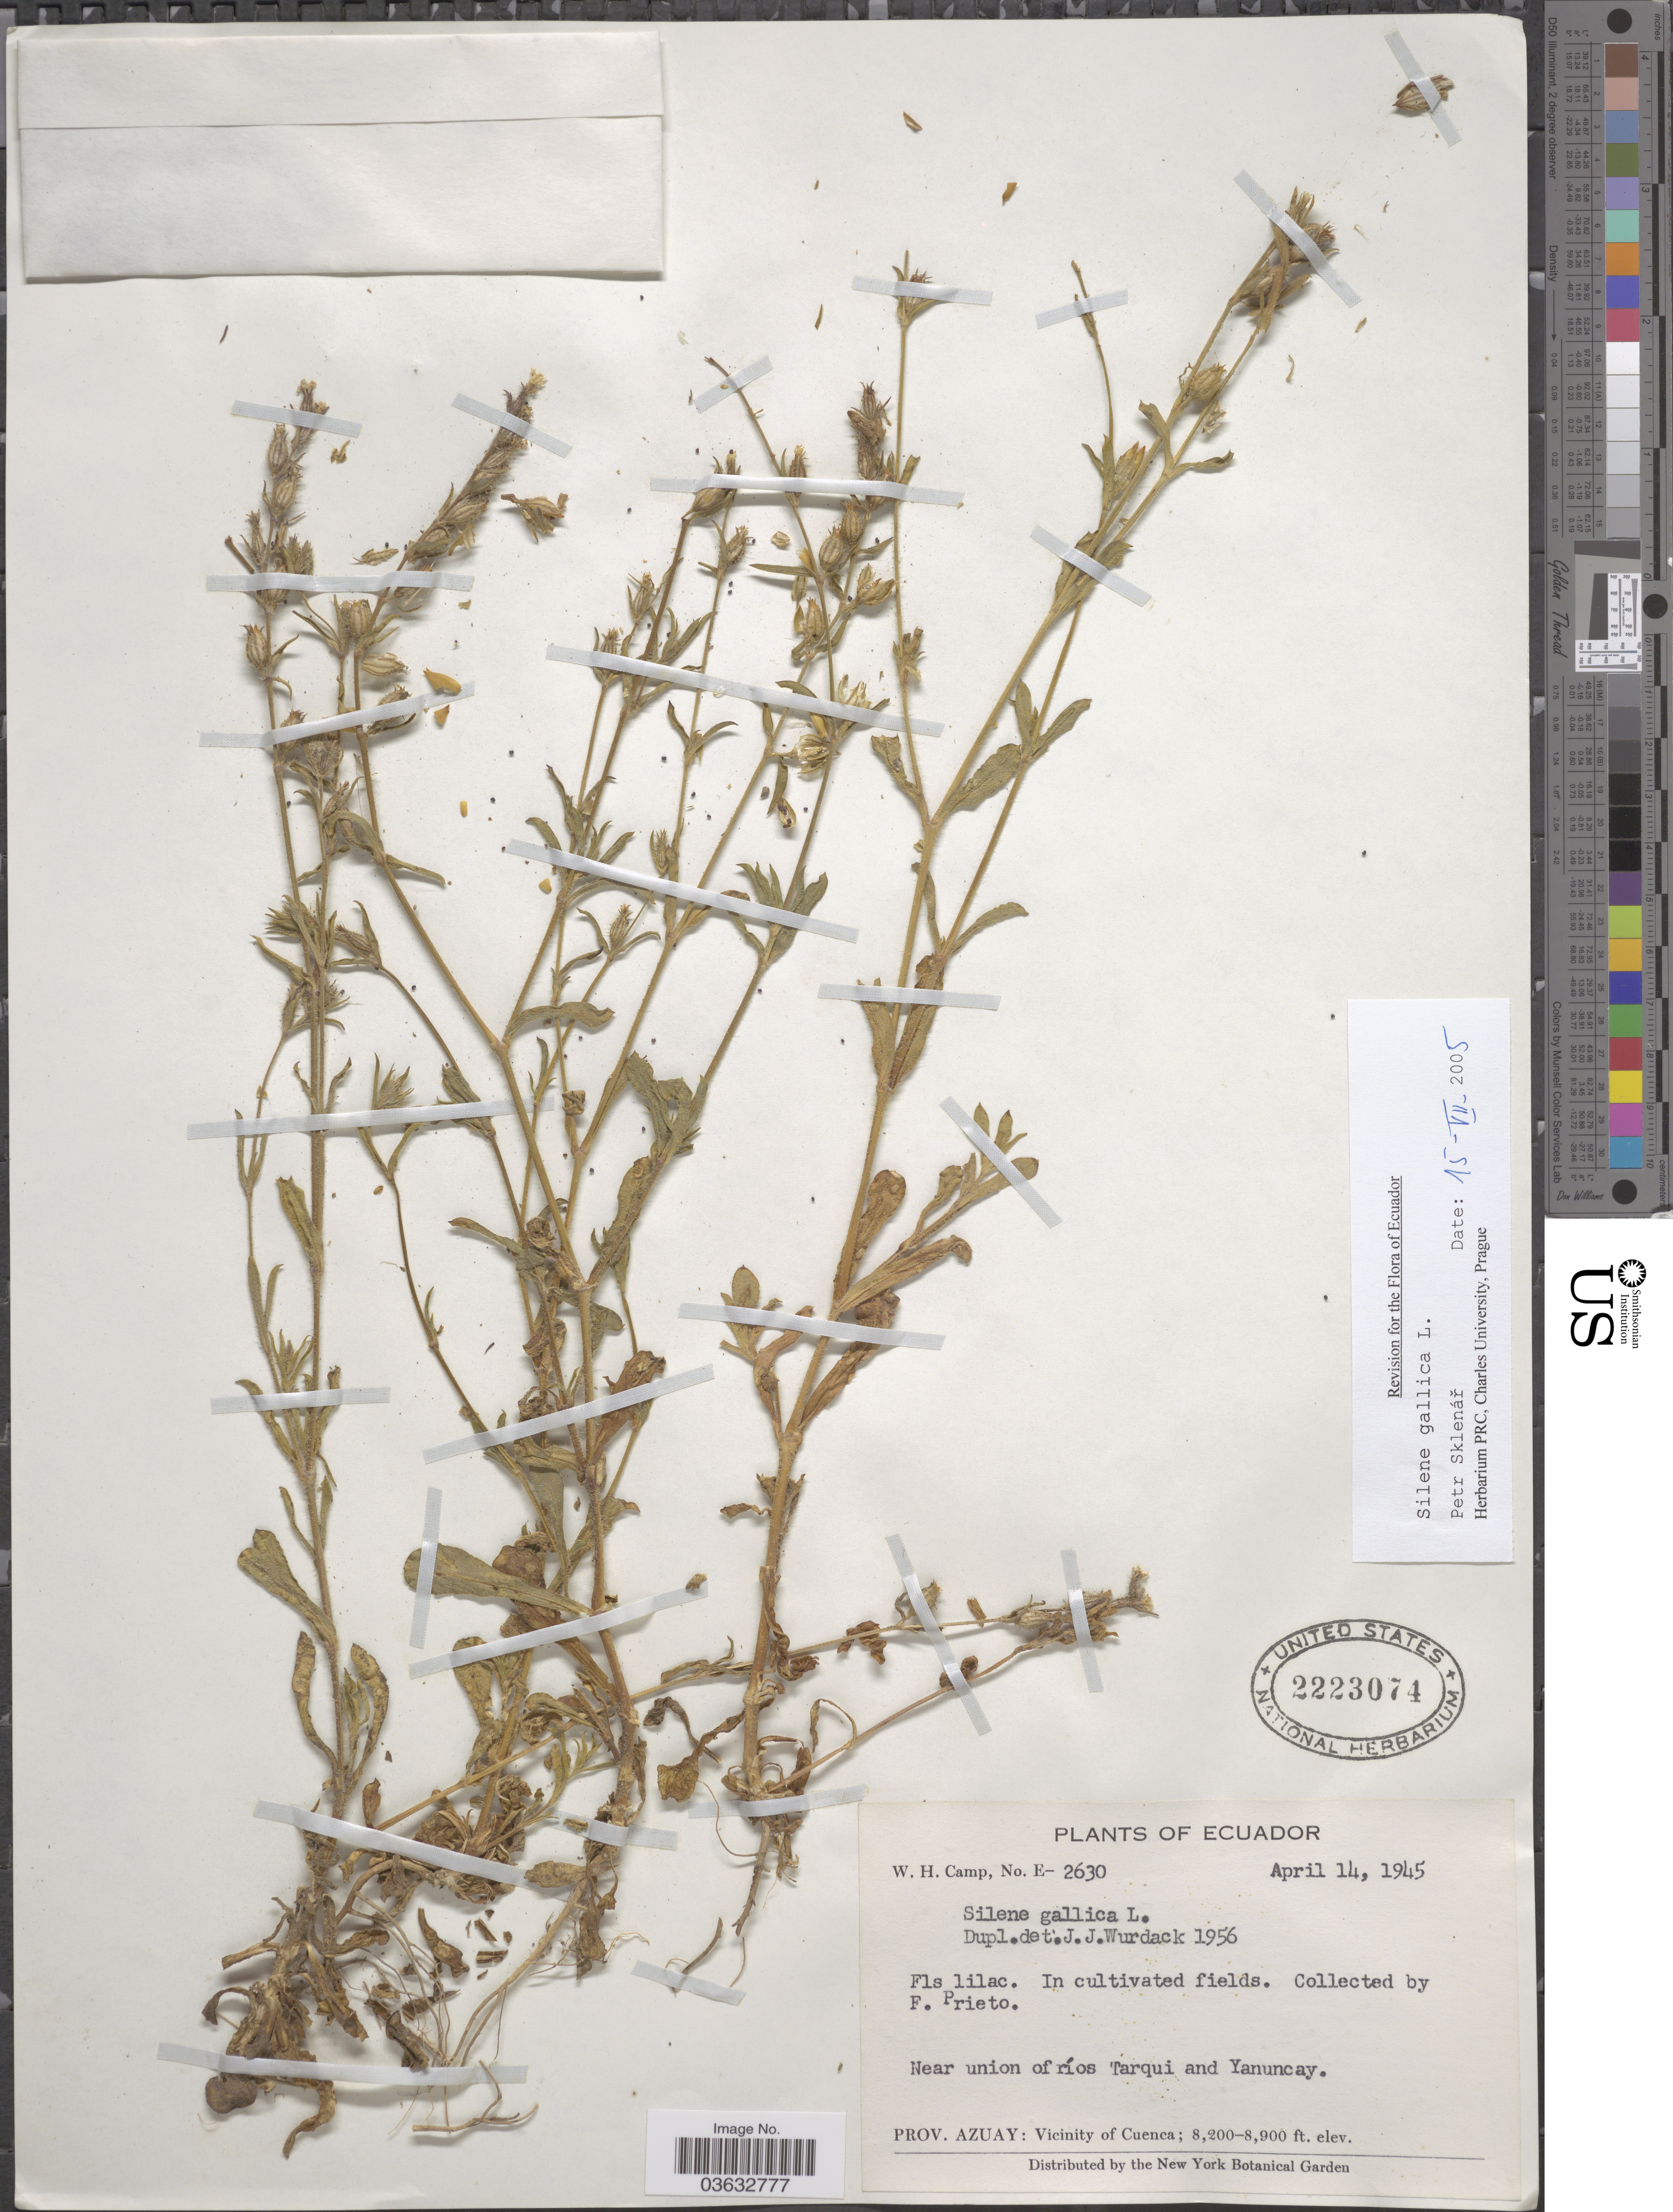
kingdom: Plantae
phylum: Tracheophyta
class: Magnoliopsida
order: Caryophyllales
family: Caryophyllaceae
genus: Silene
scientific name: Silene gallica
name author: L.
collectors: F. Prieto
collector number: E-2630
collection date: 1945-04-14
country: Ecuador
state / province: Azuay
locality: Near union of ríos Tarqui and Yanuncay. Vicinity of Cuenca.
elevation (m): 2499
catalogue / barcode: US 2223074